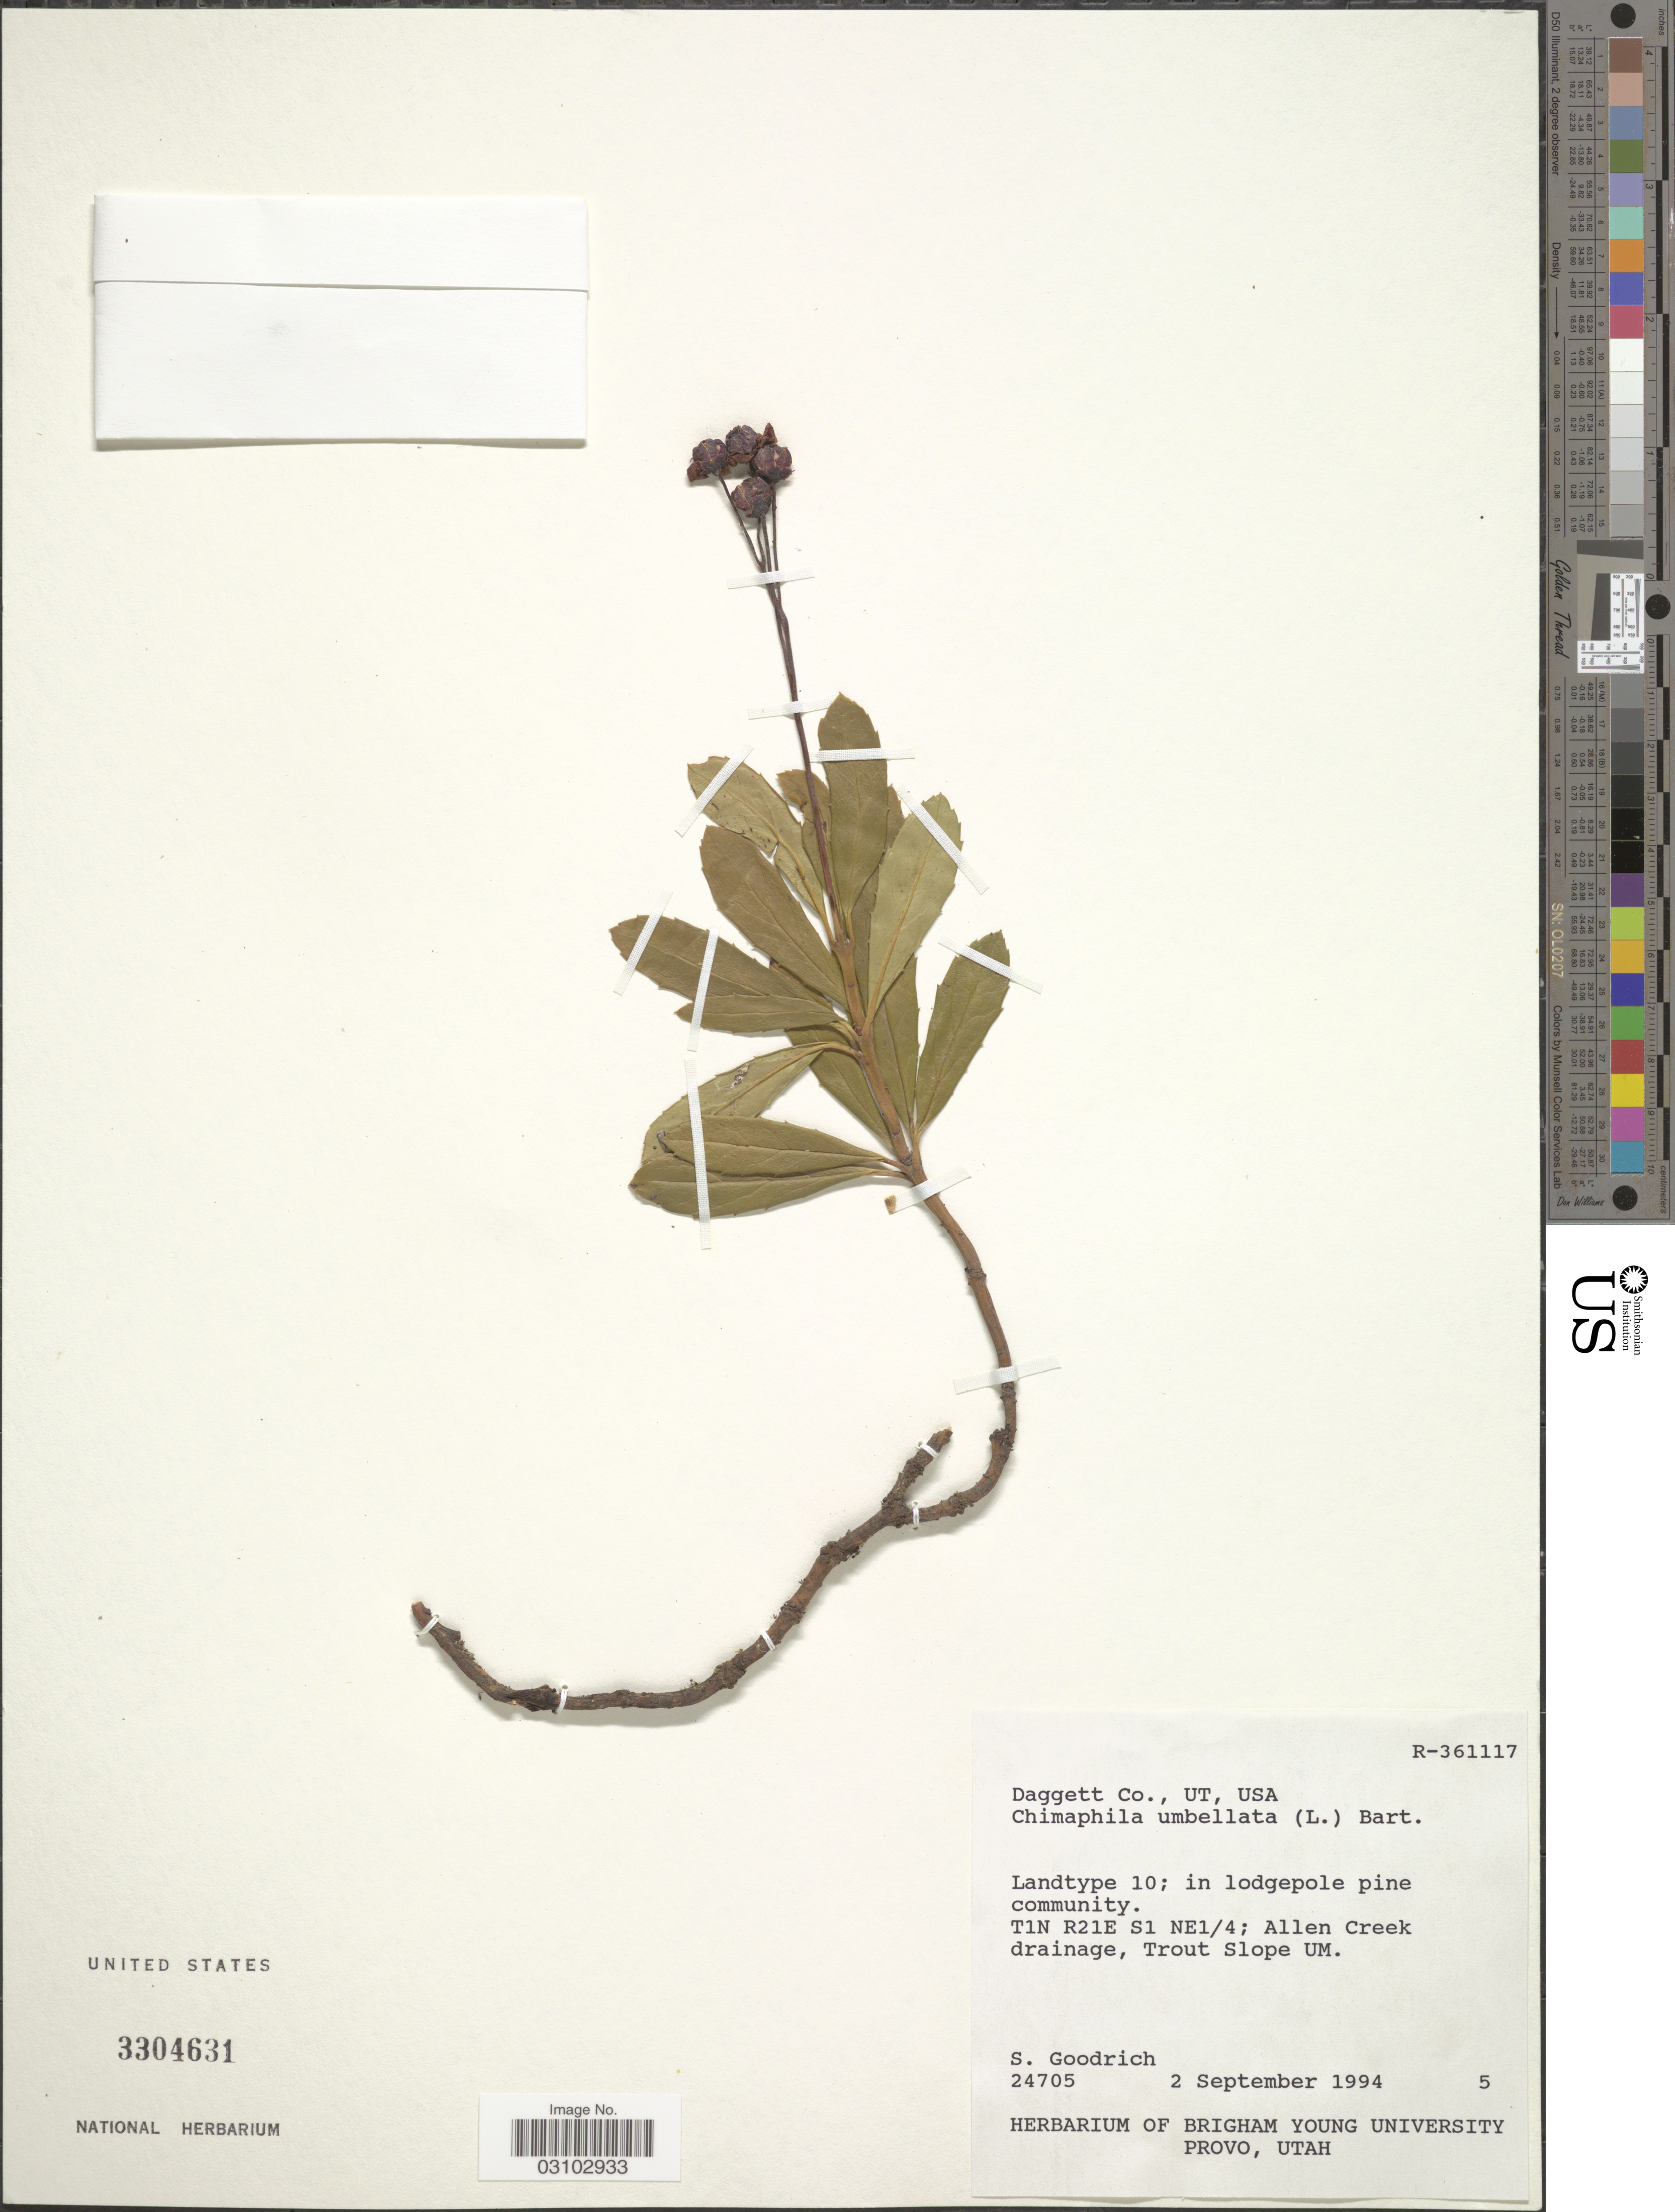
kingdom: Plantae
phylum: Tracheophyta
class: Magnoliopsida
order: Ericales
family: Ericaceae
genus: Chimaphila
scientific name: Chimaphila umbellata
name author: (L.) W.P.C. Barton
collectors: S. Goodrich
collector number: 24705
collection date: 1994-09-02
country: United States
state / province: Utah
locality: Daggett Co. T1N R21E S1 NE1/4 ; Allen Creek drainage, Trout Slope UM.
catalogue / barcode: US 3304631